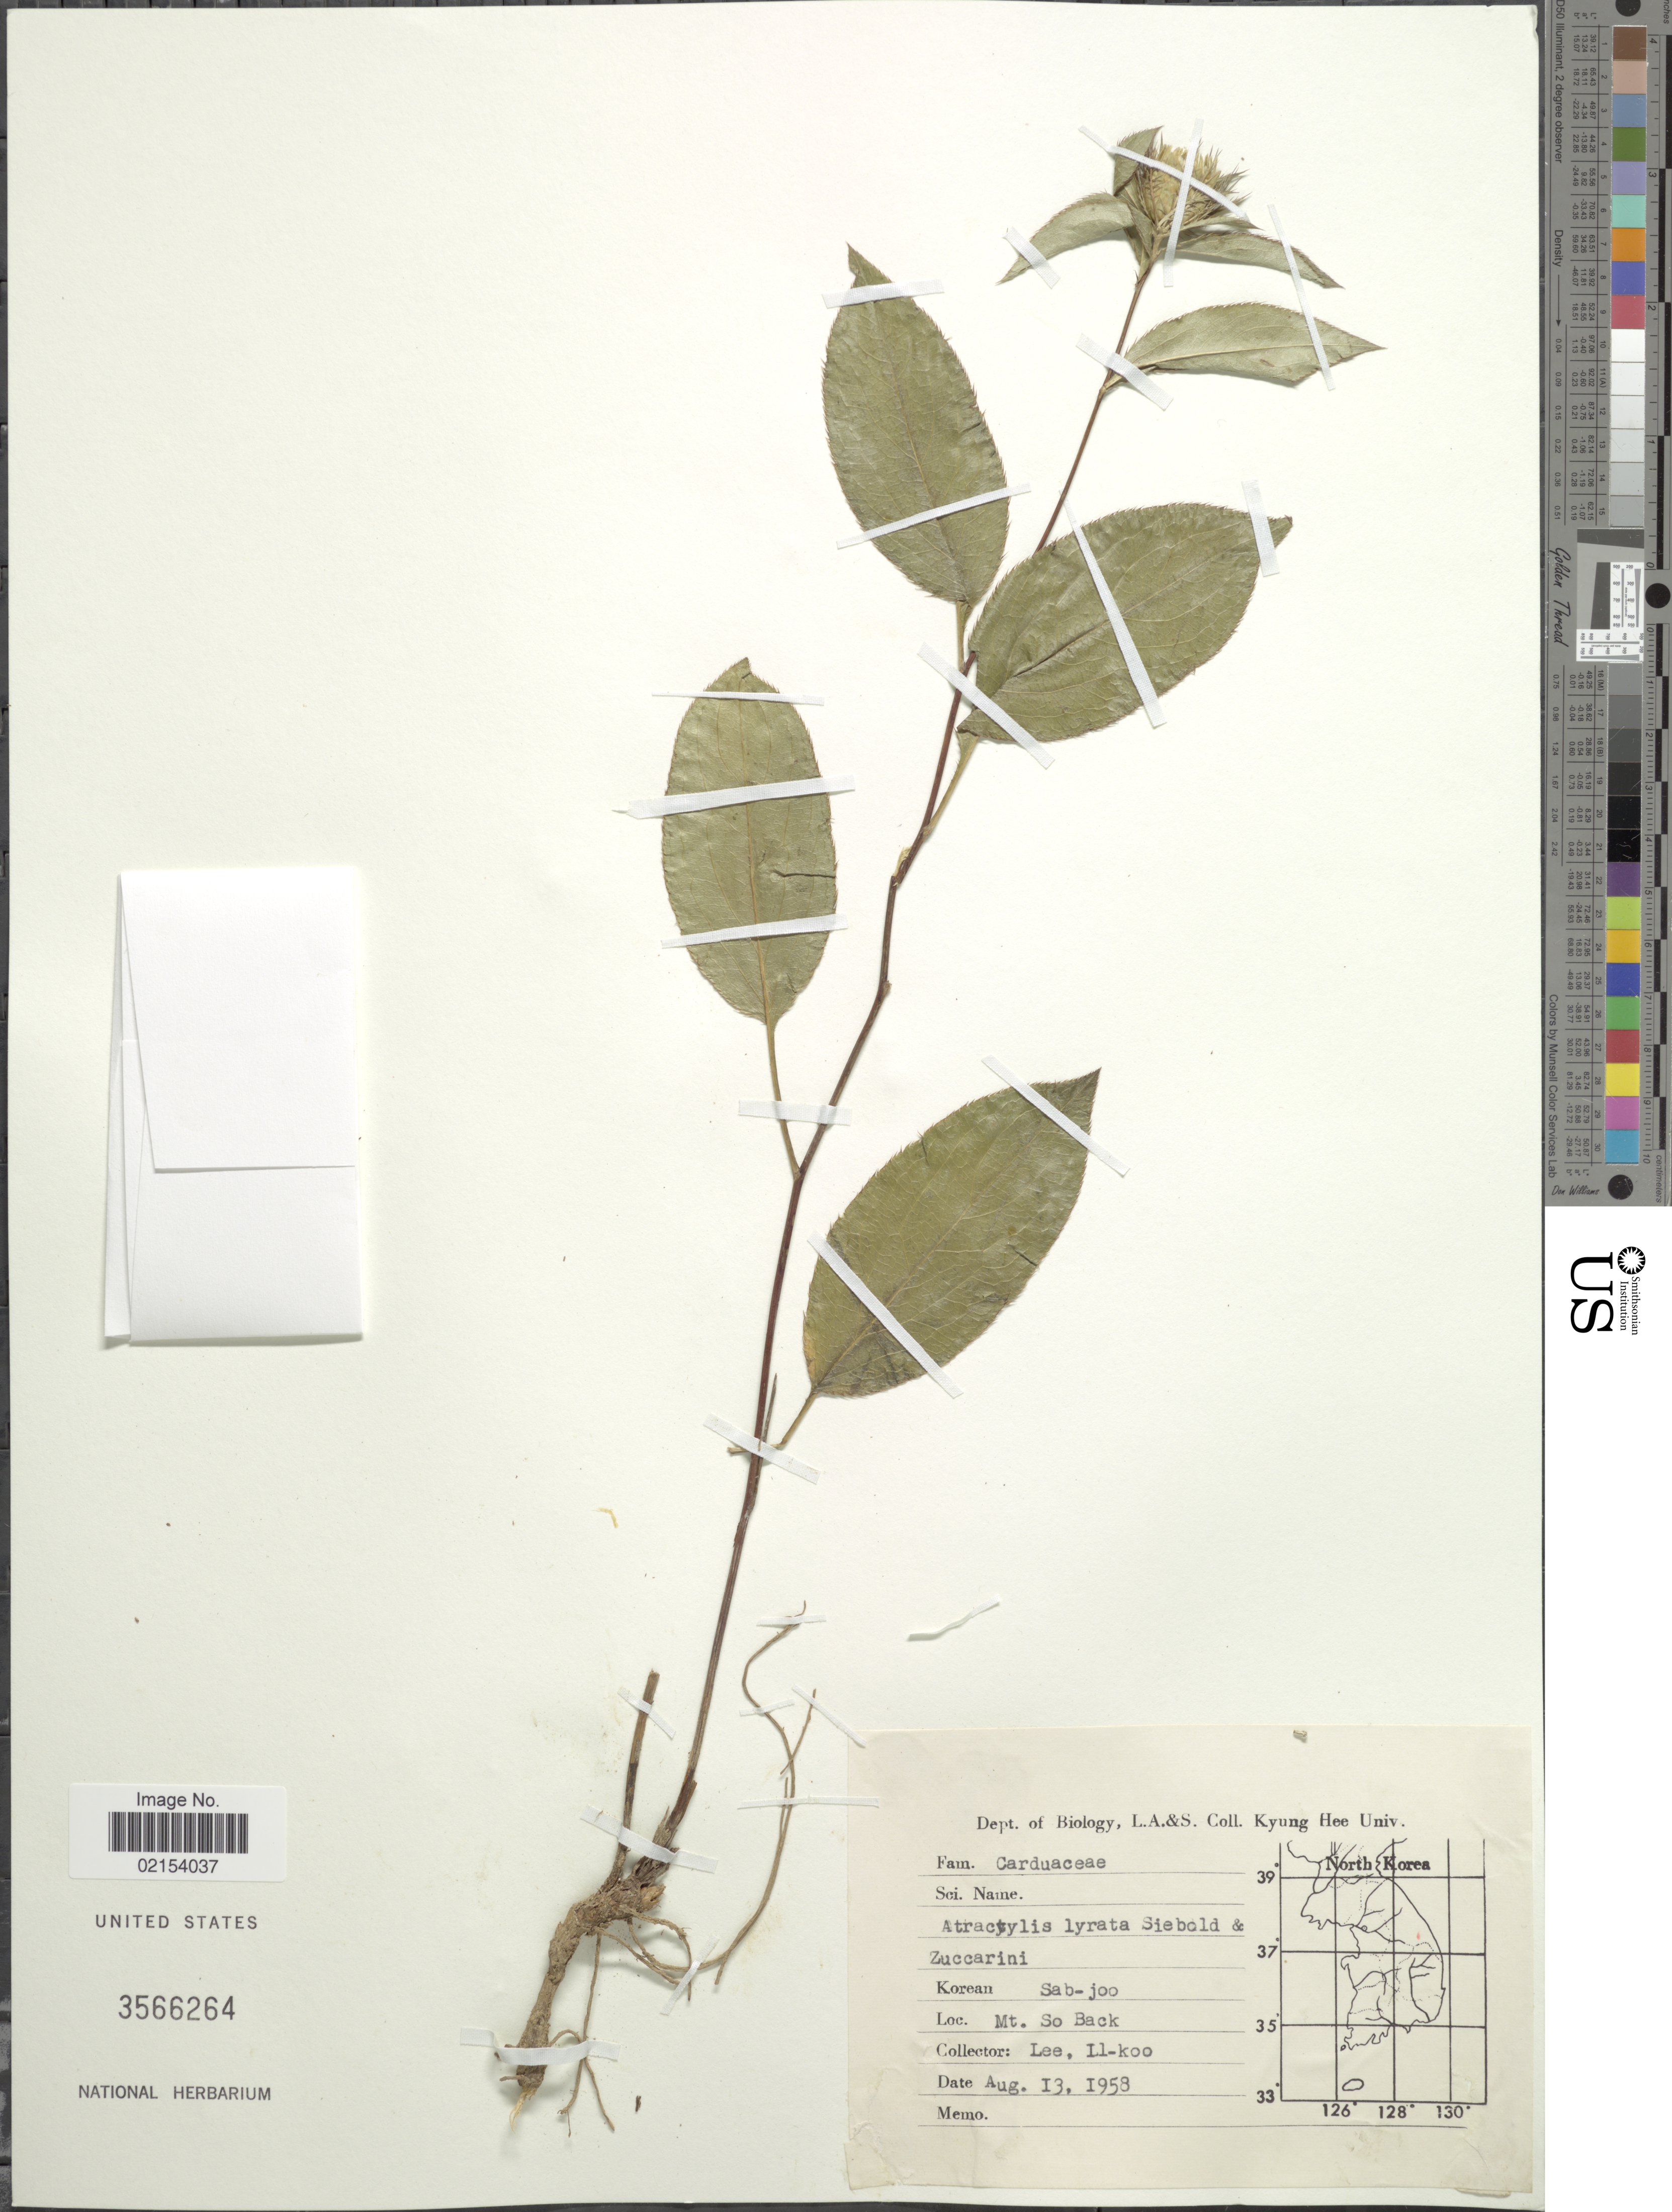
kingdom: Plantae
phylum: Tracheophyta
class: Magnoliopsida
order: Asterales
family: Asteraceae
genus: Atractylodes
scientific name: Atractylodes lancea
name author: (Thunb.) DC.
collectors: Il-Ko Lee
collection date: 1958-08-13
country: South Korea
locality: Mt. So Back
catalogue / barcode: US 3566264